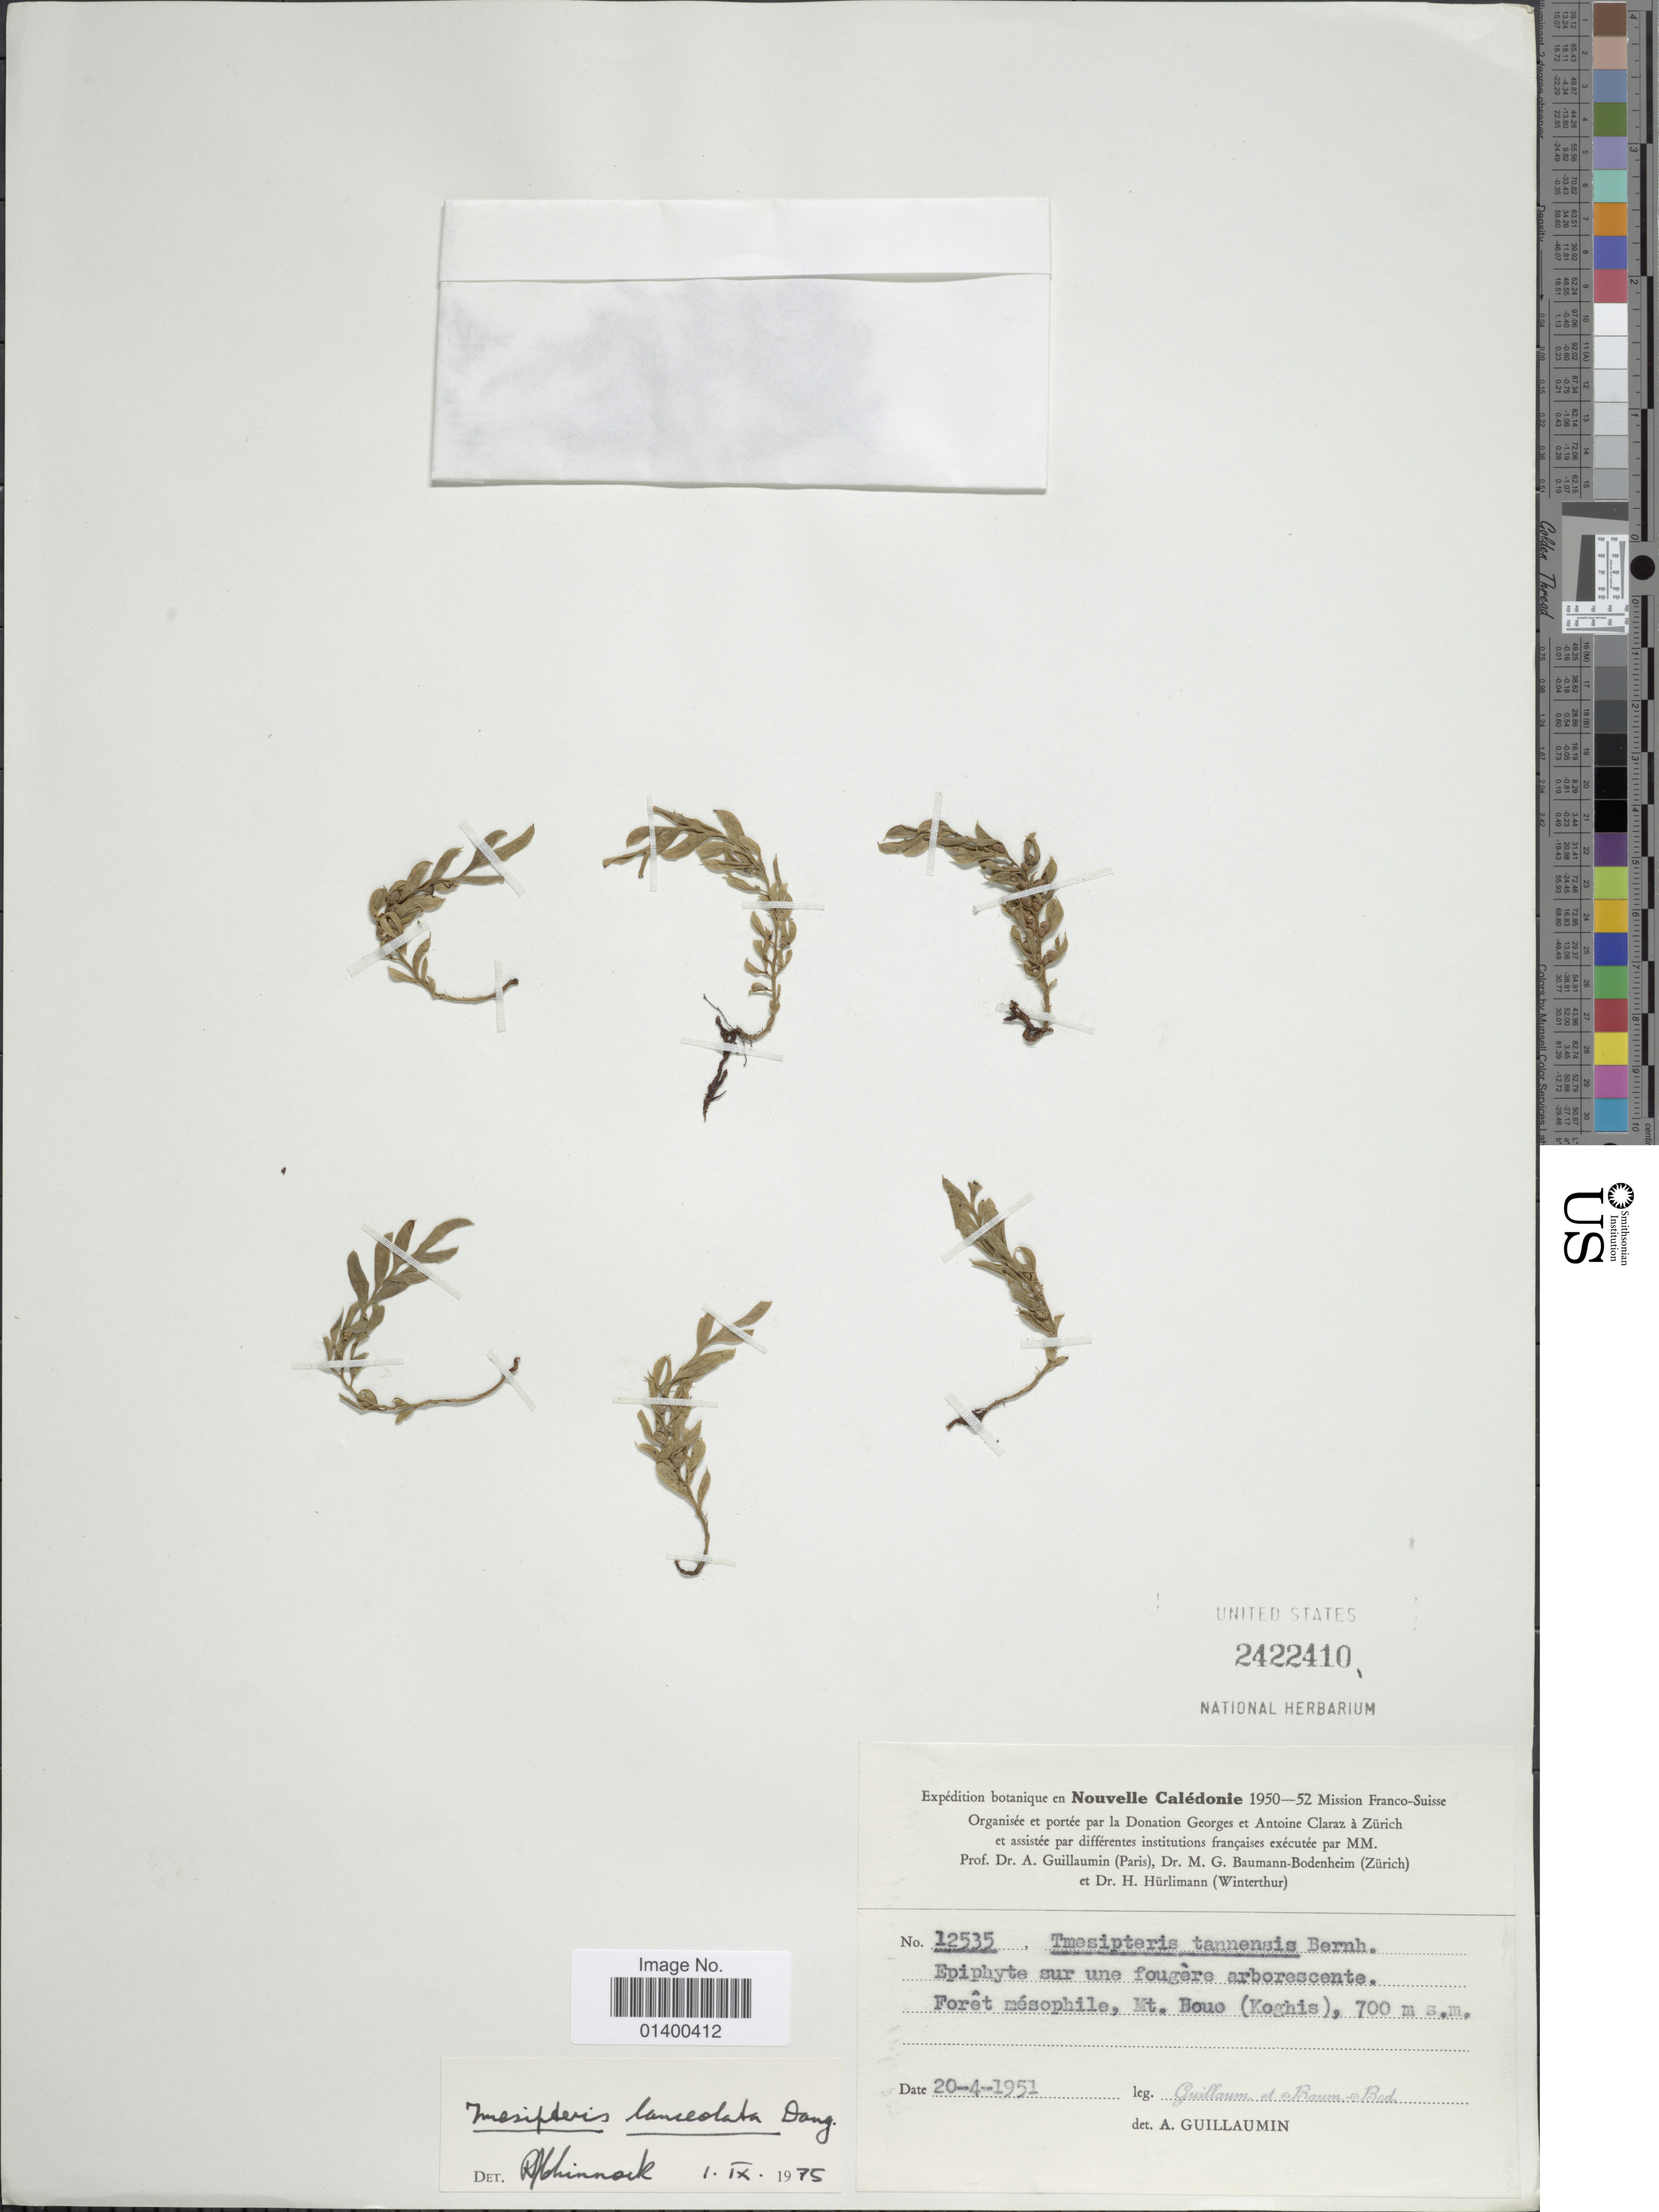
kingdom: Plantae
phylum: Tracheophyta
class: Polypodiopsida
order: Psilotales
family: Psilotaceae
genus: Tmesipteris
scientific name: Tmesipteris lanceolata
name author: P.A. Dang.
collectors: A. Guillaumin & M. G. Baumann-Bodenheim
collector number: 12535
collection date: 1951-04-20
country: New Caledonia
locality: Mt. Bouo (Koghis)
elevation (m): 700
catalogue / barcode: US 2422410